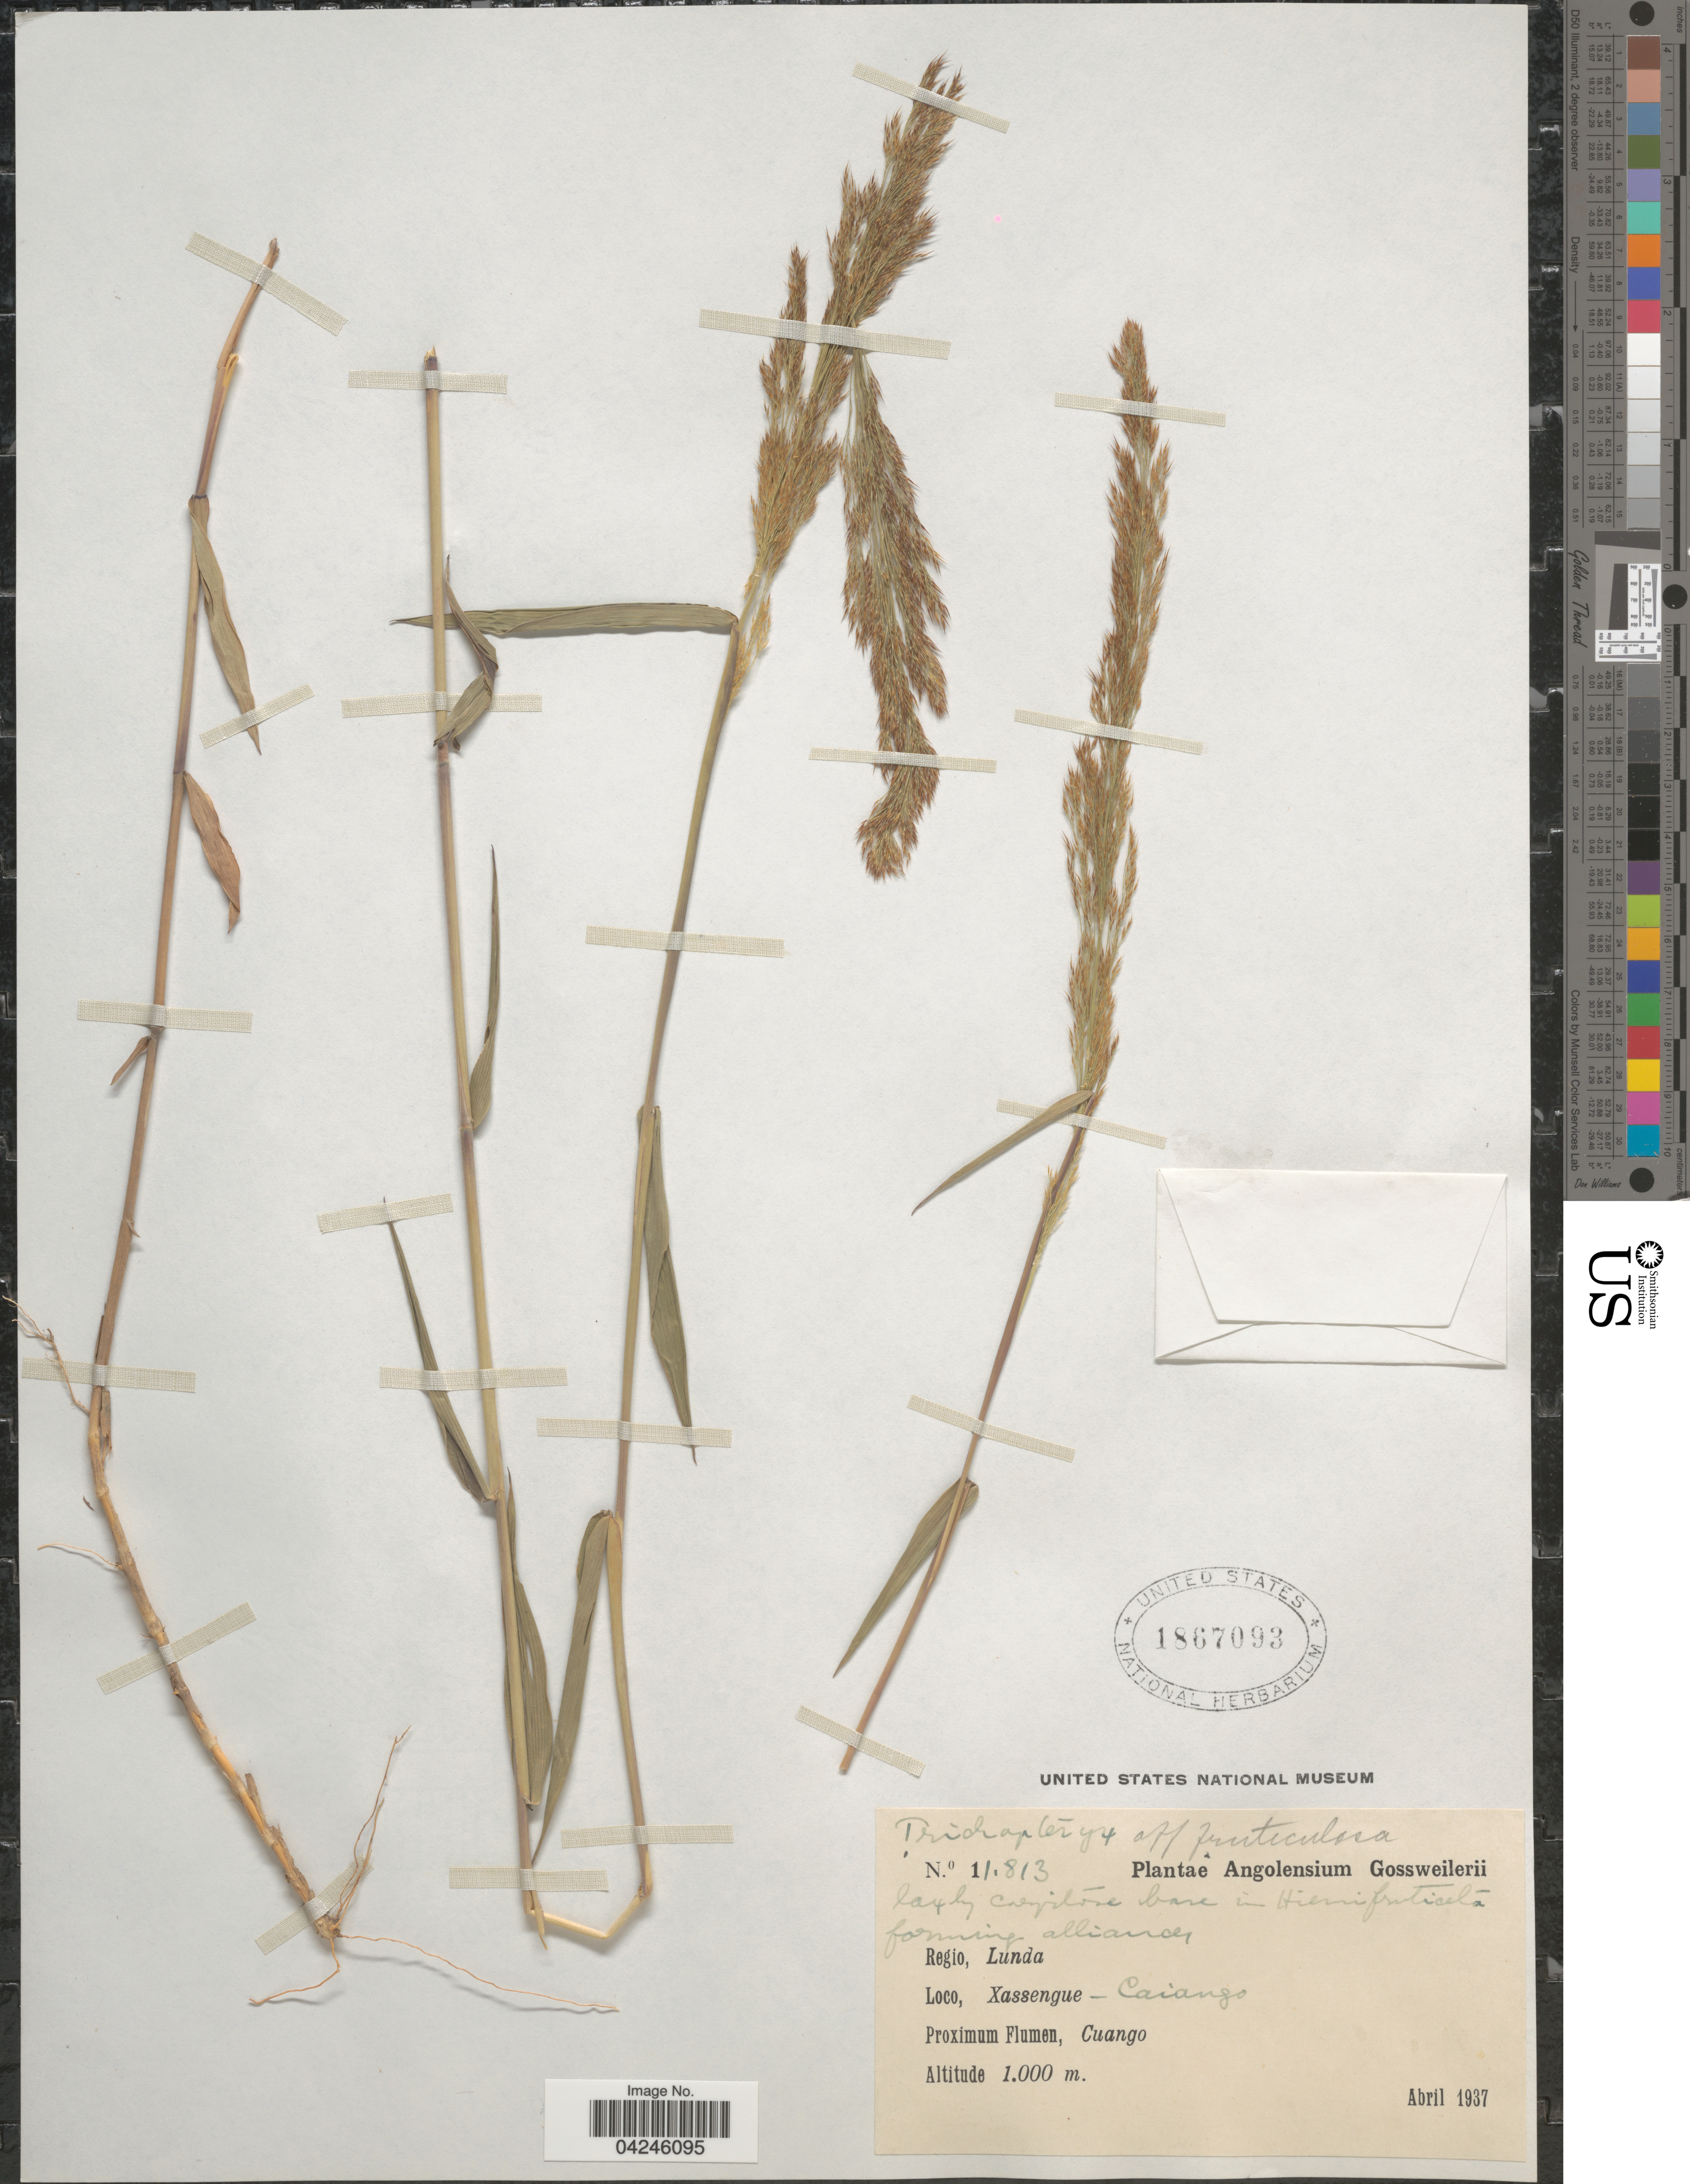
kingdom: Plantae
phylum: Tracheophyta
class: Liliopsida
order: Poales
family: Poaceae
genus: Trichopteryx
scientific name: Trichopteryx fruticulosa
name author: Chiov.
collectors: -. Gossweiler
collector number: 11813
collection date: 1937-04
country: Angola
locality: Regio, Lunda. Xassengue - Caiango. Proximum Flumen, Cuango.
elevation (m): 1000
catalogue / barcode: US 1867093